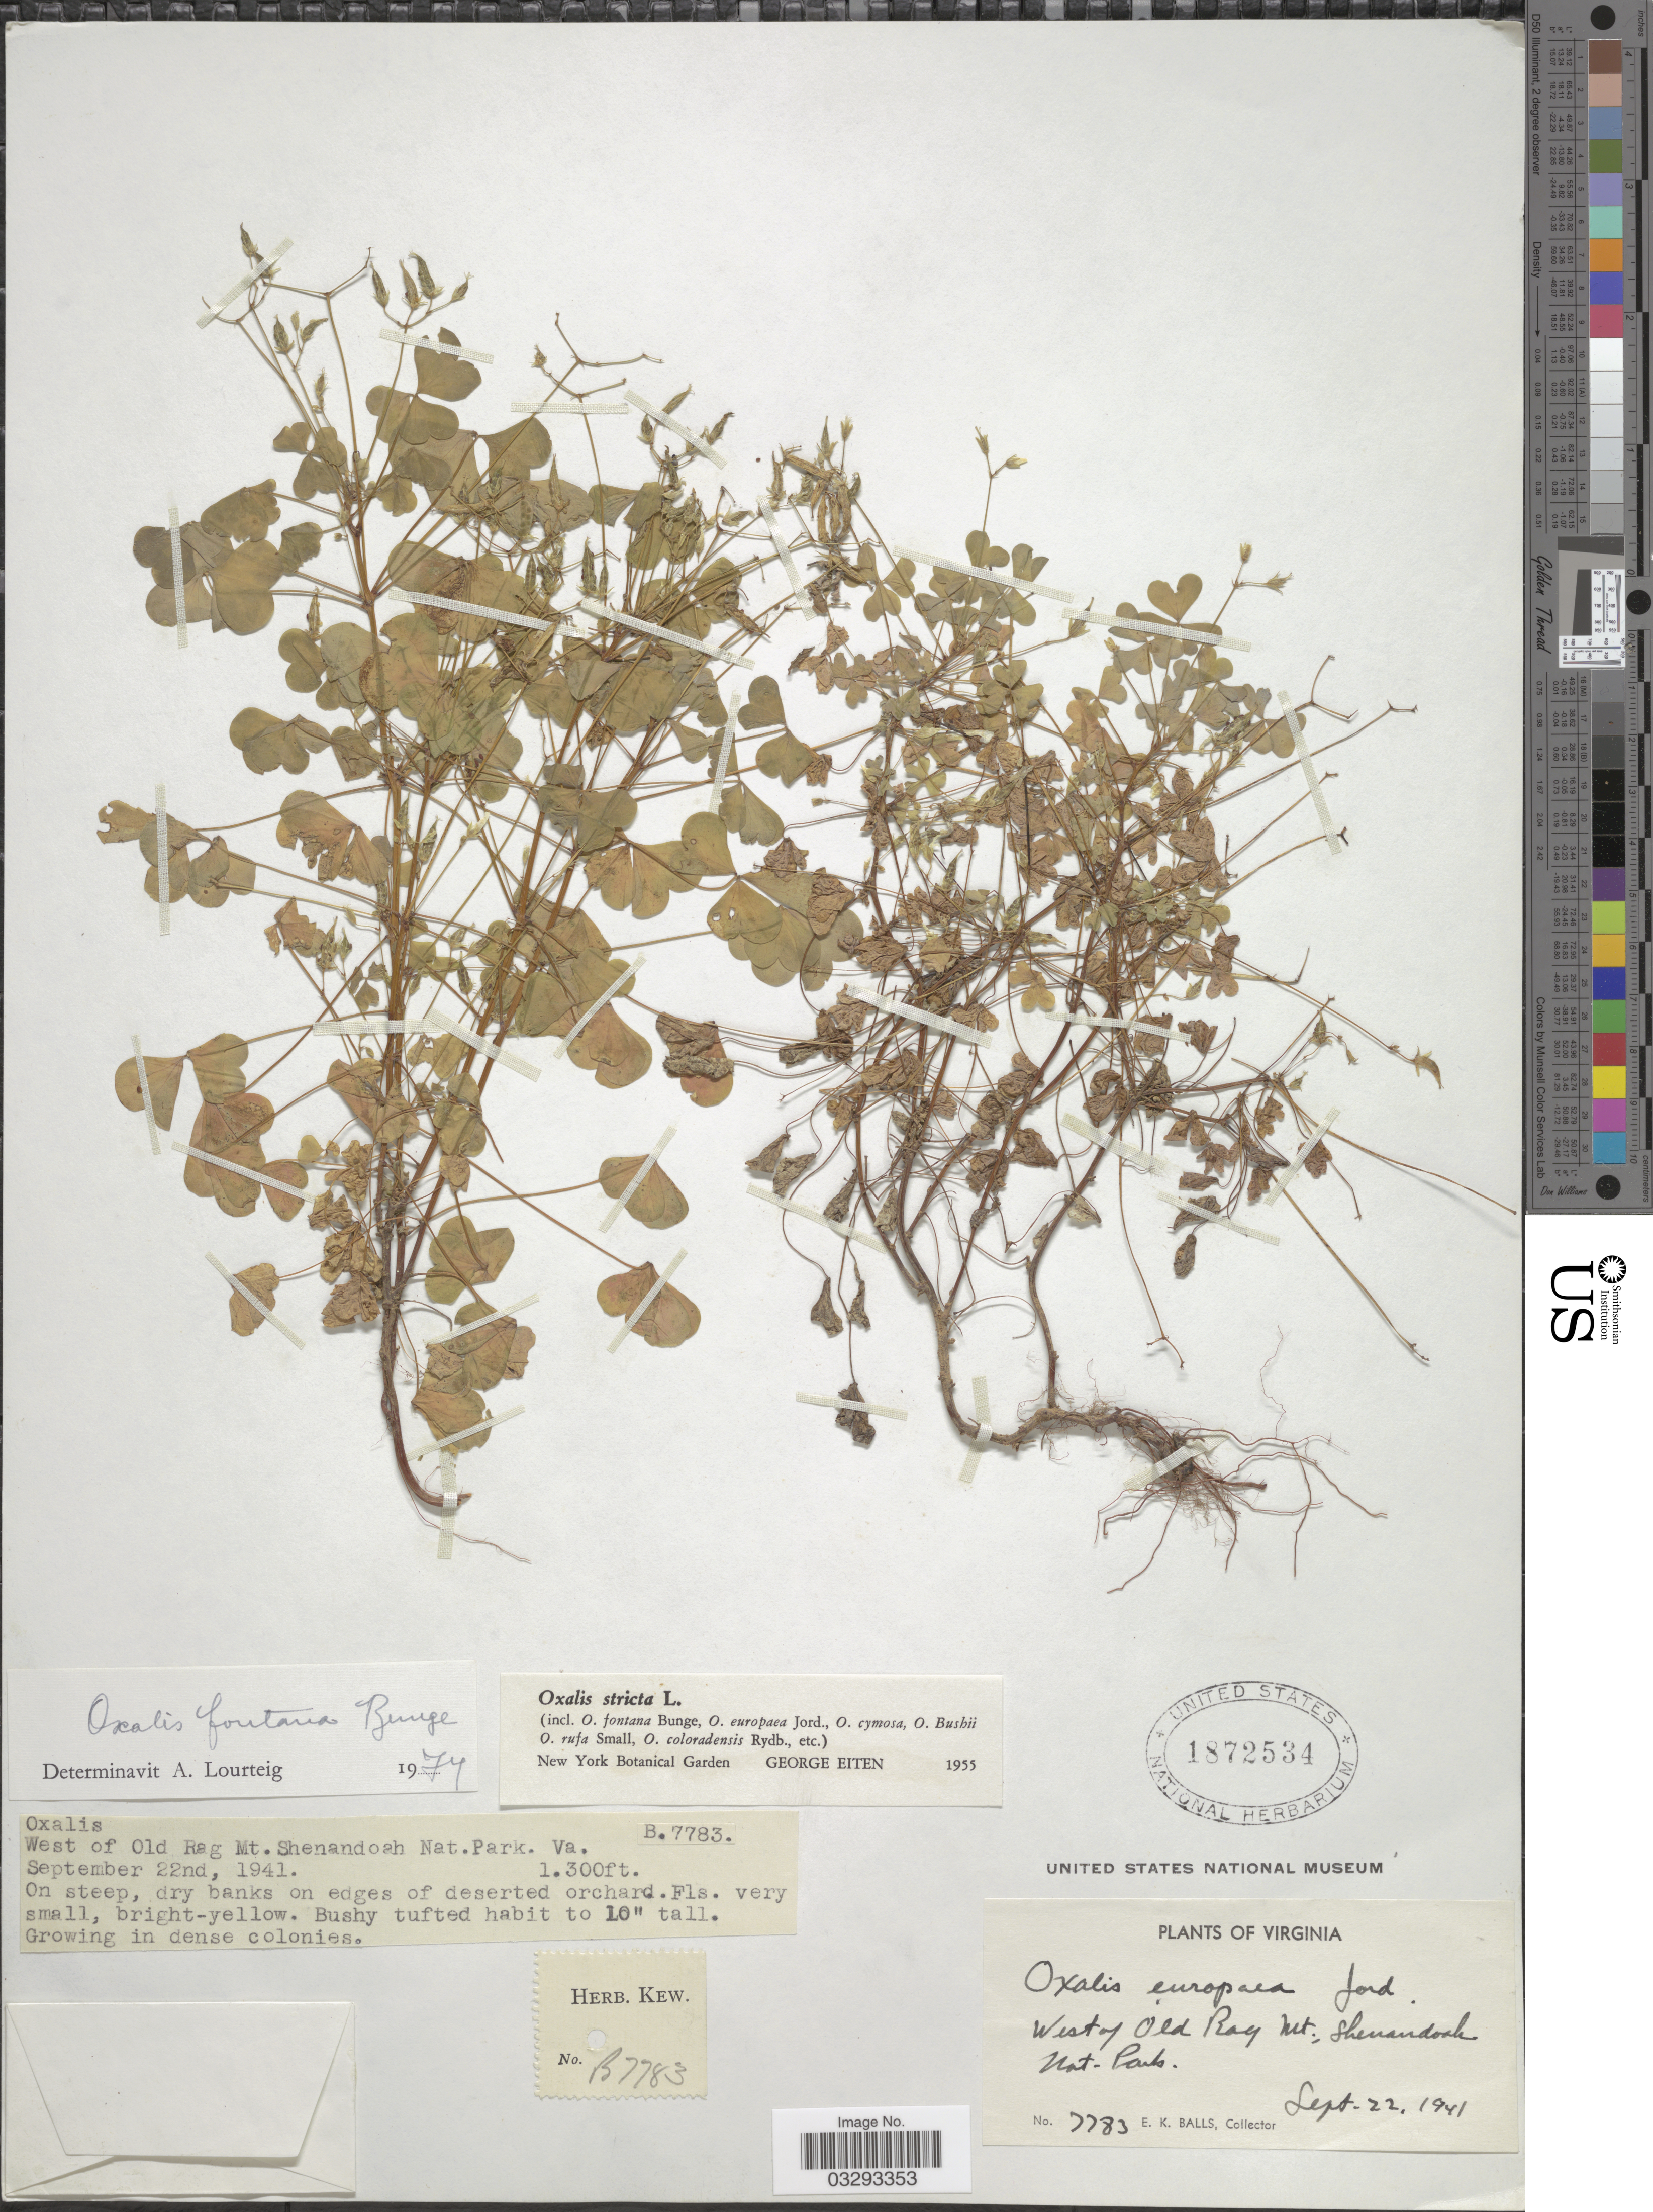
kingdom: Plantae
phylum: Tracheophyta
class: Magnoliopsida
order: Oxalidales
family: Oxalidaceae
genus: Oxalis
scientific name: Oxalis fontana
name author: Bunge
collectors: E. K. Balls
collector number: B7783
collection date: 1941-09-22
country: United States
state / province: Virginia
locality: West of Old Bay Mt., Shenandoah Nat. Park.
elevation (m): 396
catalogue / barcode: US 1872534